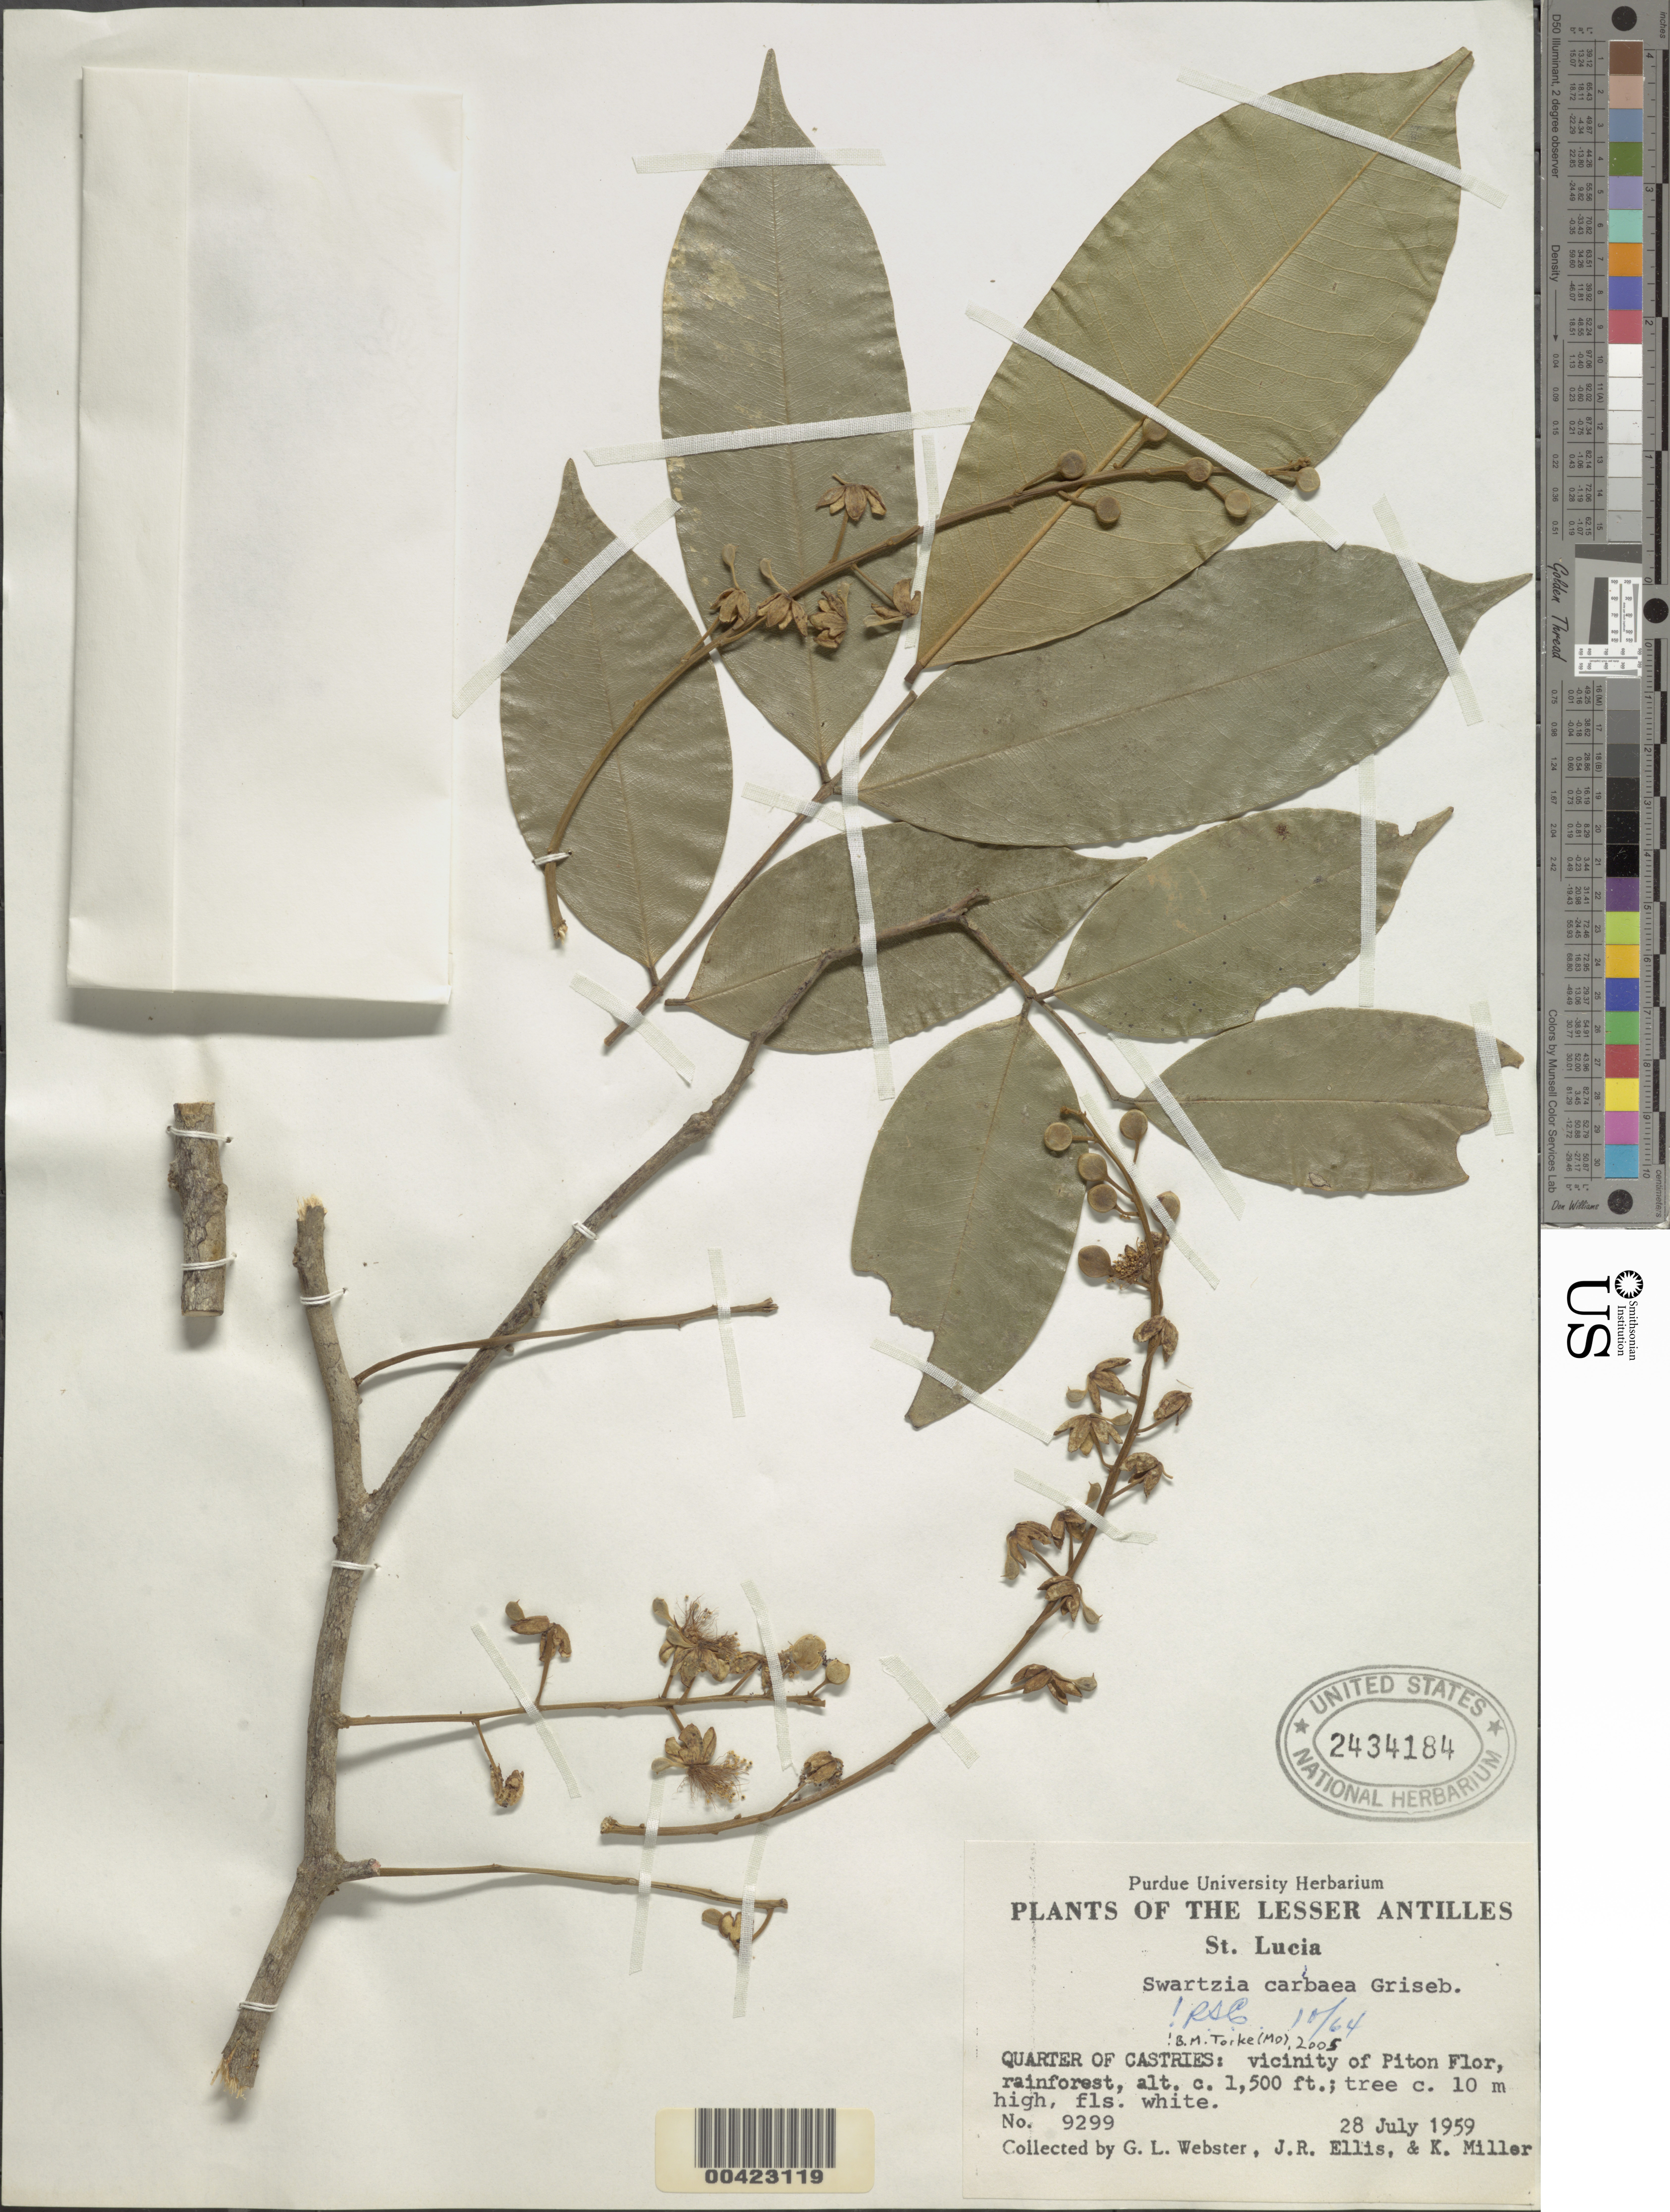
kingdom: Plantae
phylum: Tracheophyta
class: Magnoliopsida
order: Fabales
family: Fabaceae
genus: Swartzia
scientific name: Swartzia caribaea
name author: Griseb.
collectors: G. L. Webster, J. R. Ellis & K. Miller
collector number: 9299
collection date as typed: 28 Jul 1959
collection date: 1959-07-28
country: St. Lucia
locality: Lesser antilles, quarter of castries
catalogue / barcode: US 2434184